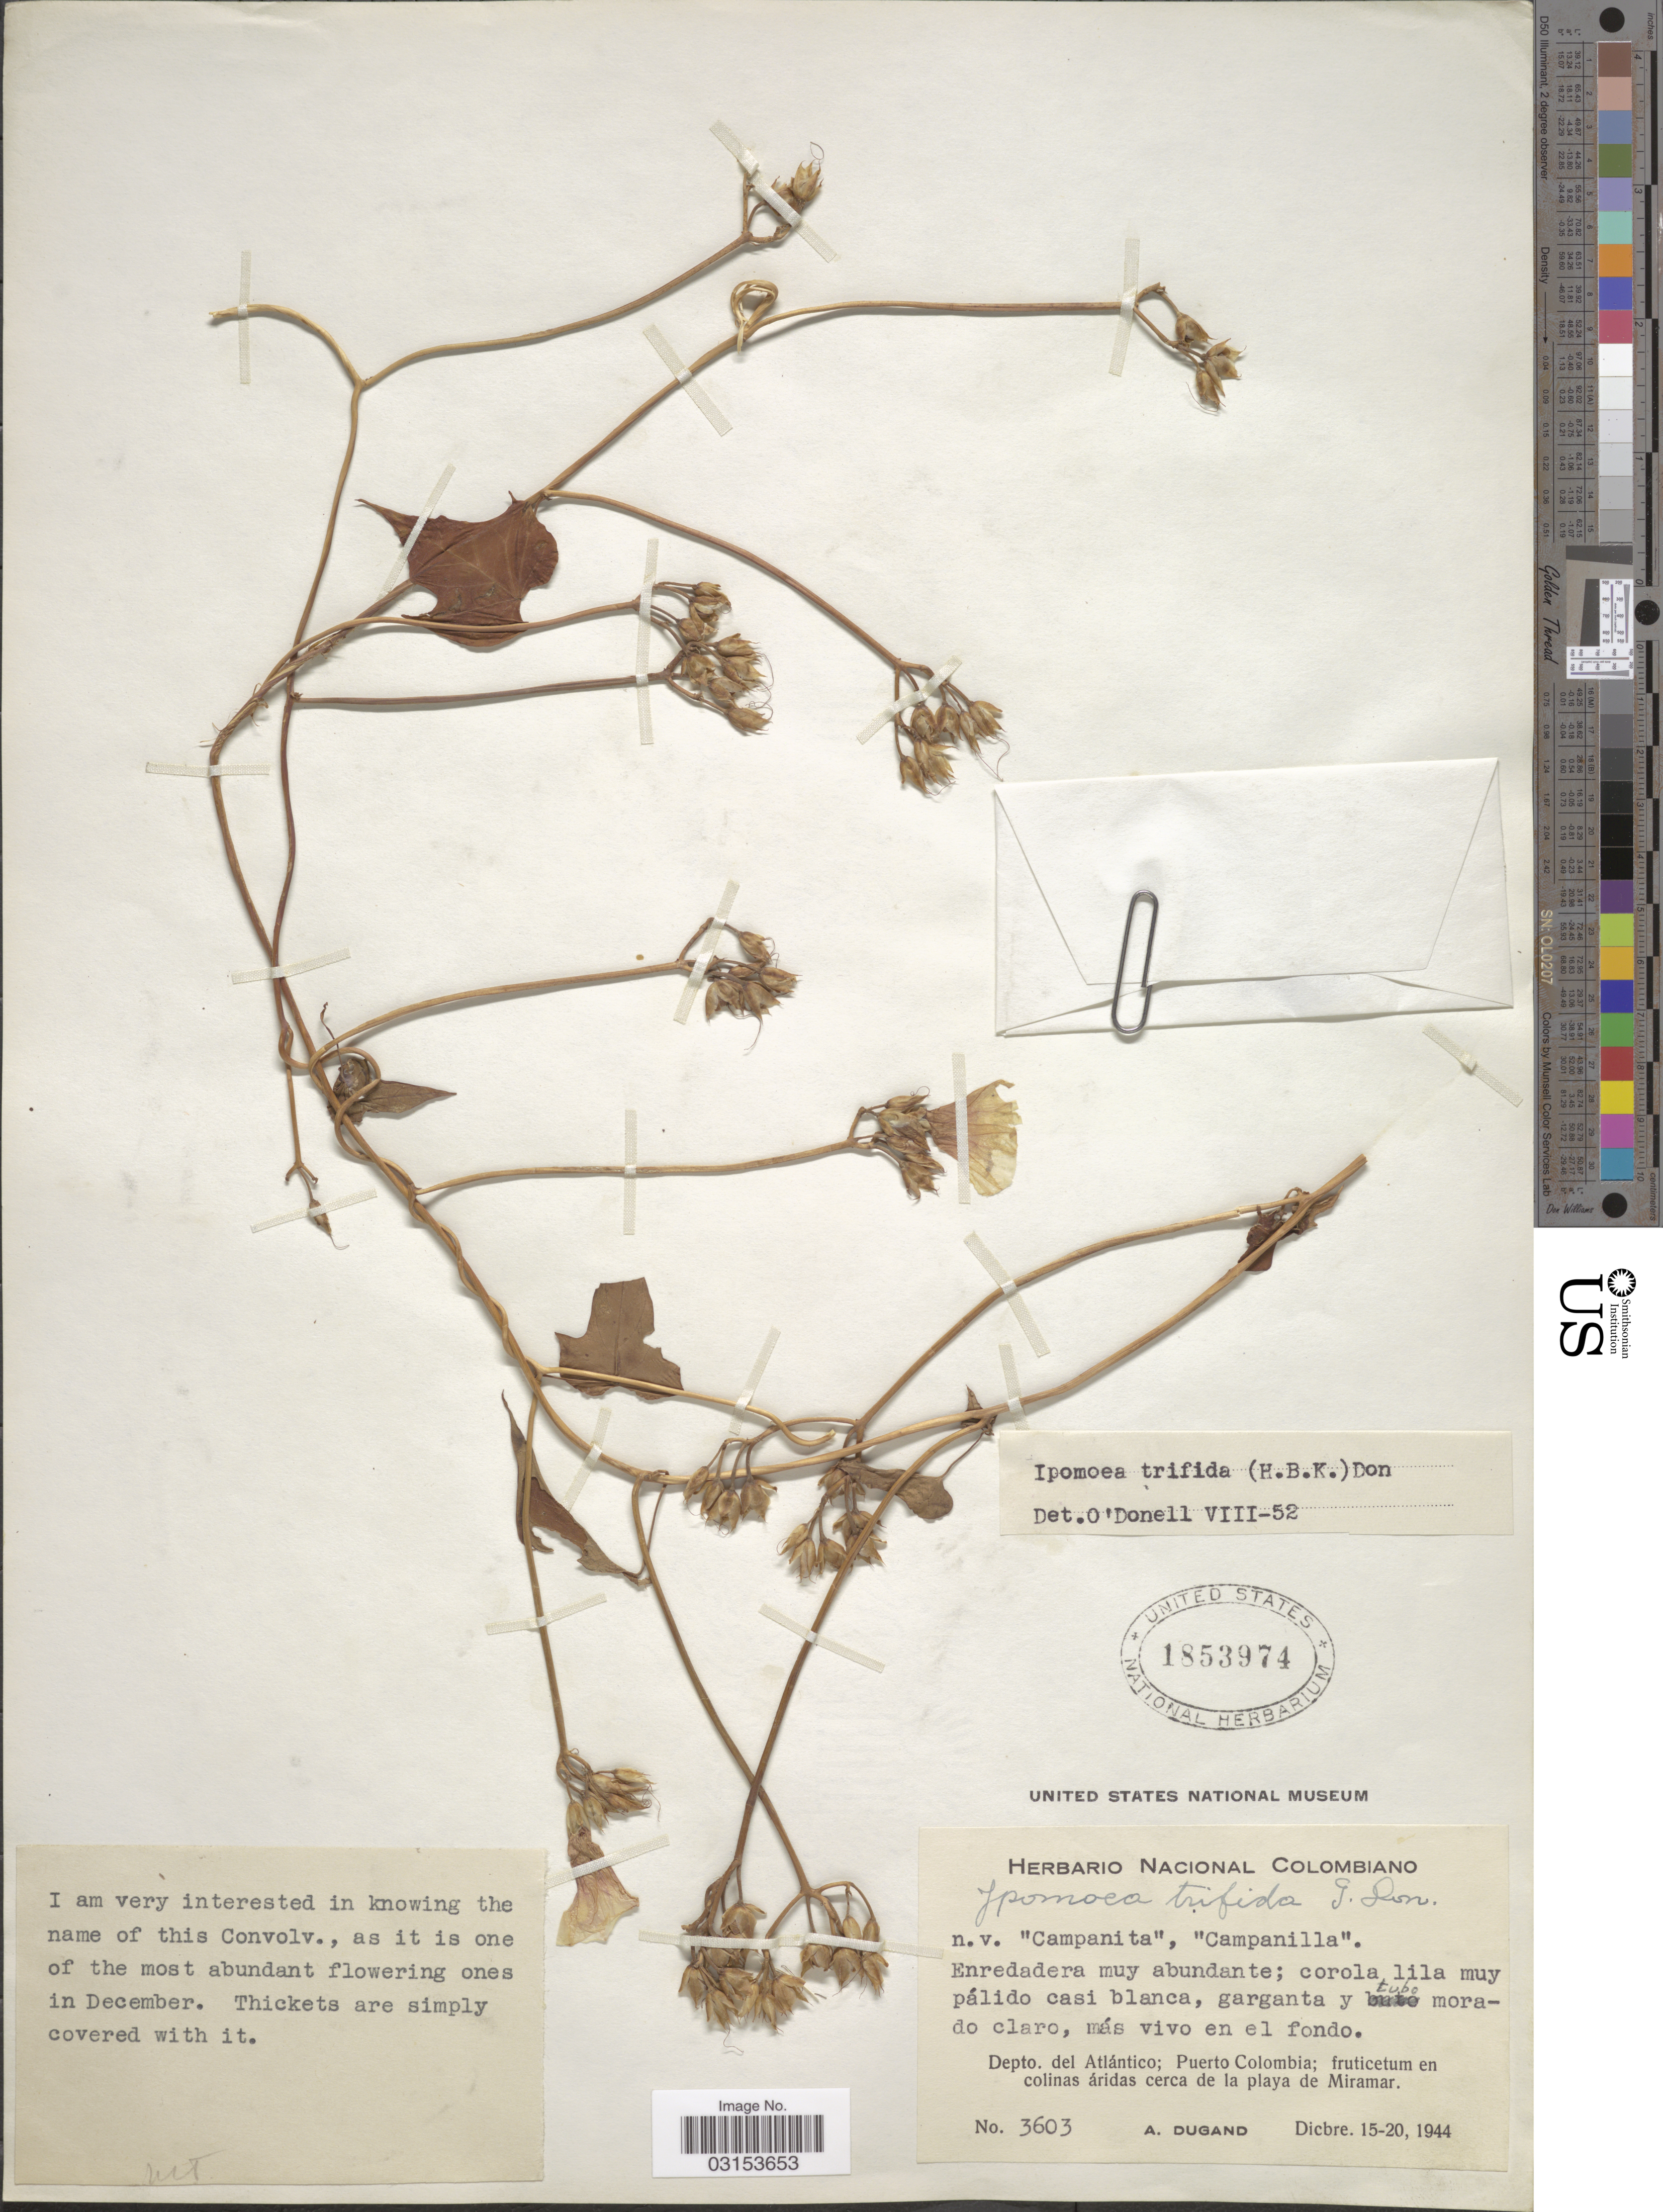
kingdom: Plantae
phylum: Tracheophyta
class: Magnoliopsida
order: Solanales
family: Convolvulaceae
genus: Ipomoea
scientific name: Ipomoea trifida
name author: (Kunth) G. Don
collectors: A. Dugand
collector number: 3603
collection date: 1944-12-15/1944-12-20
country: Colombia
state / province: Atlántico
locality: Depto. del Atlántico; Puerto Colombia; fruticetum en collinas áridas cerca de la playa de Miramar.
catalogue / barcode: US 1853974